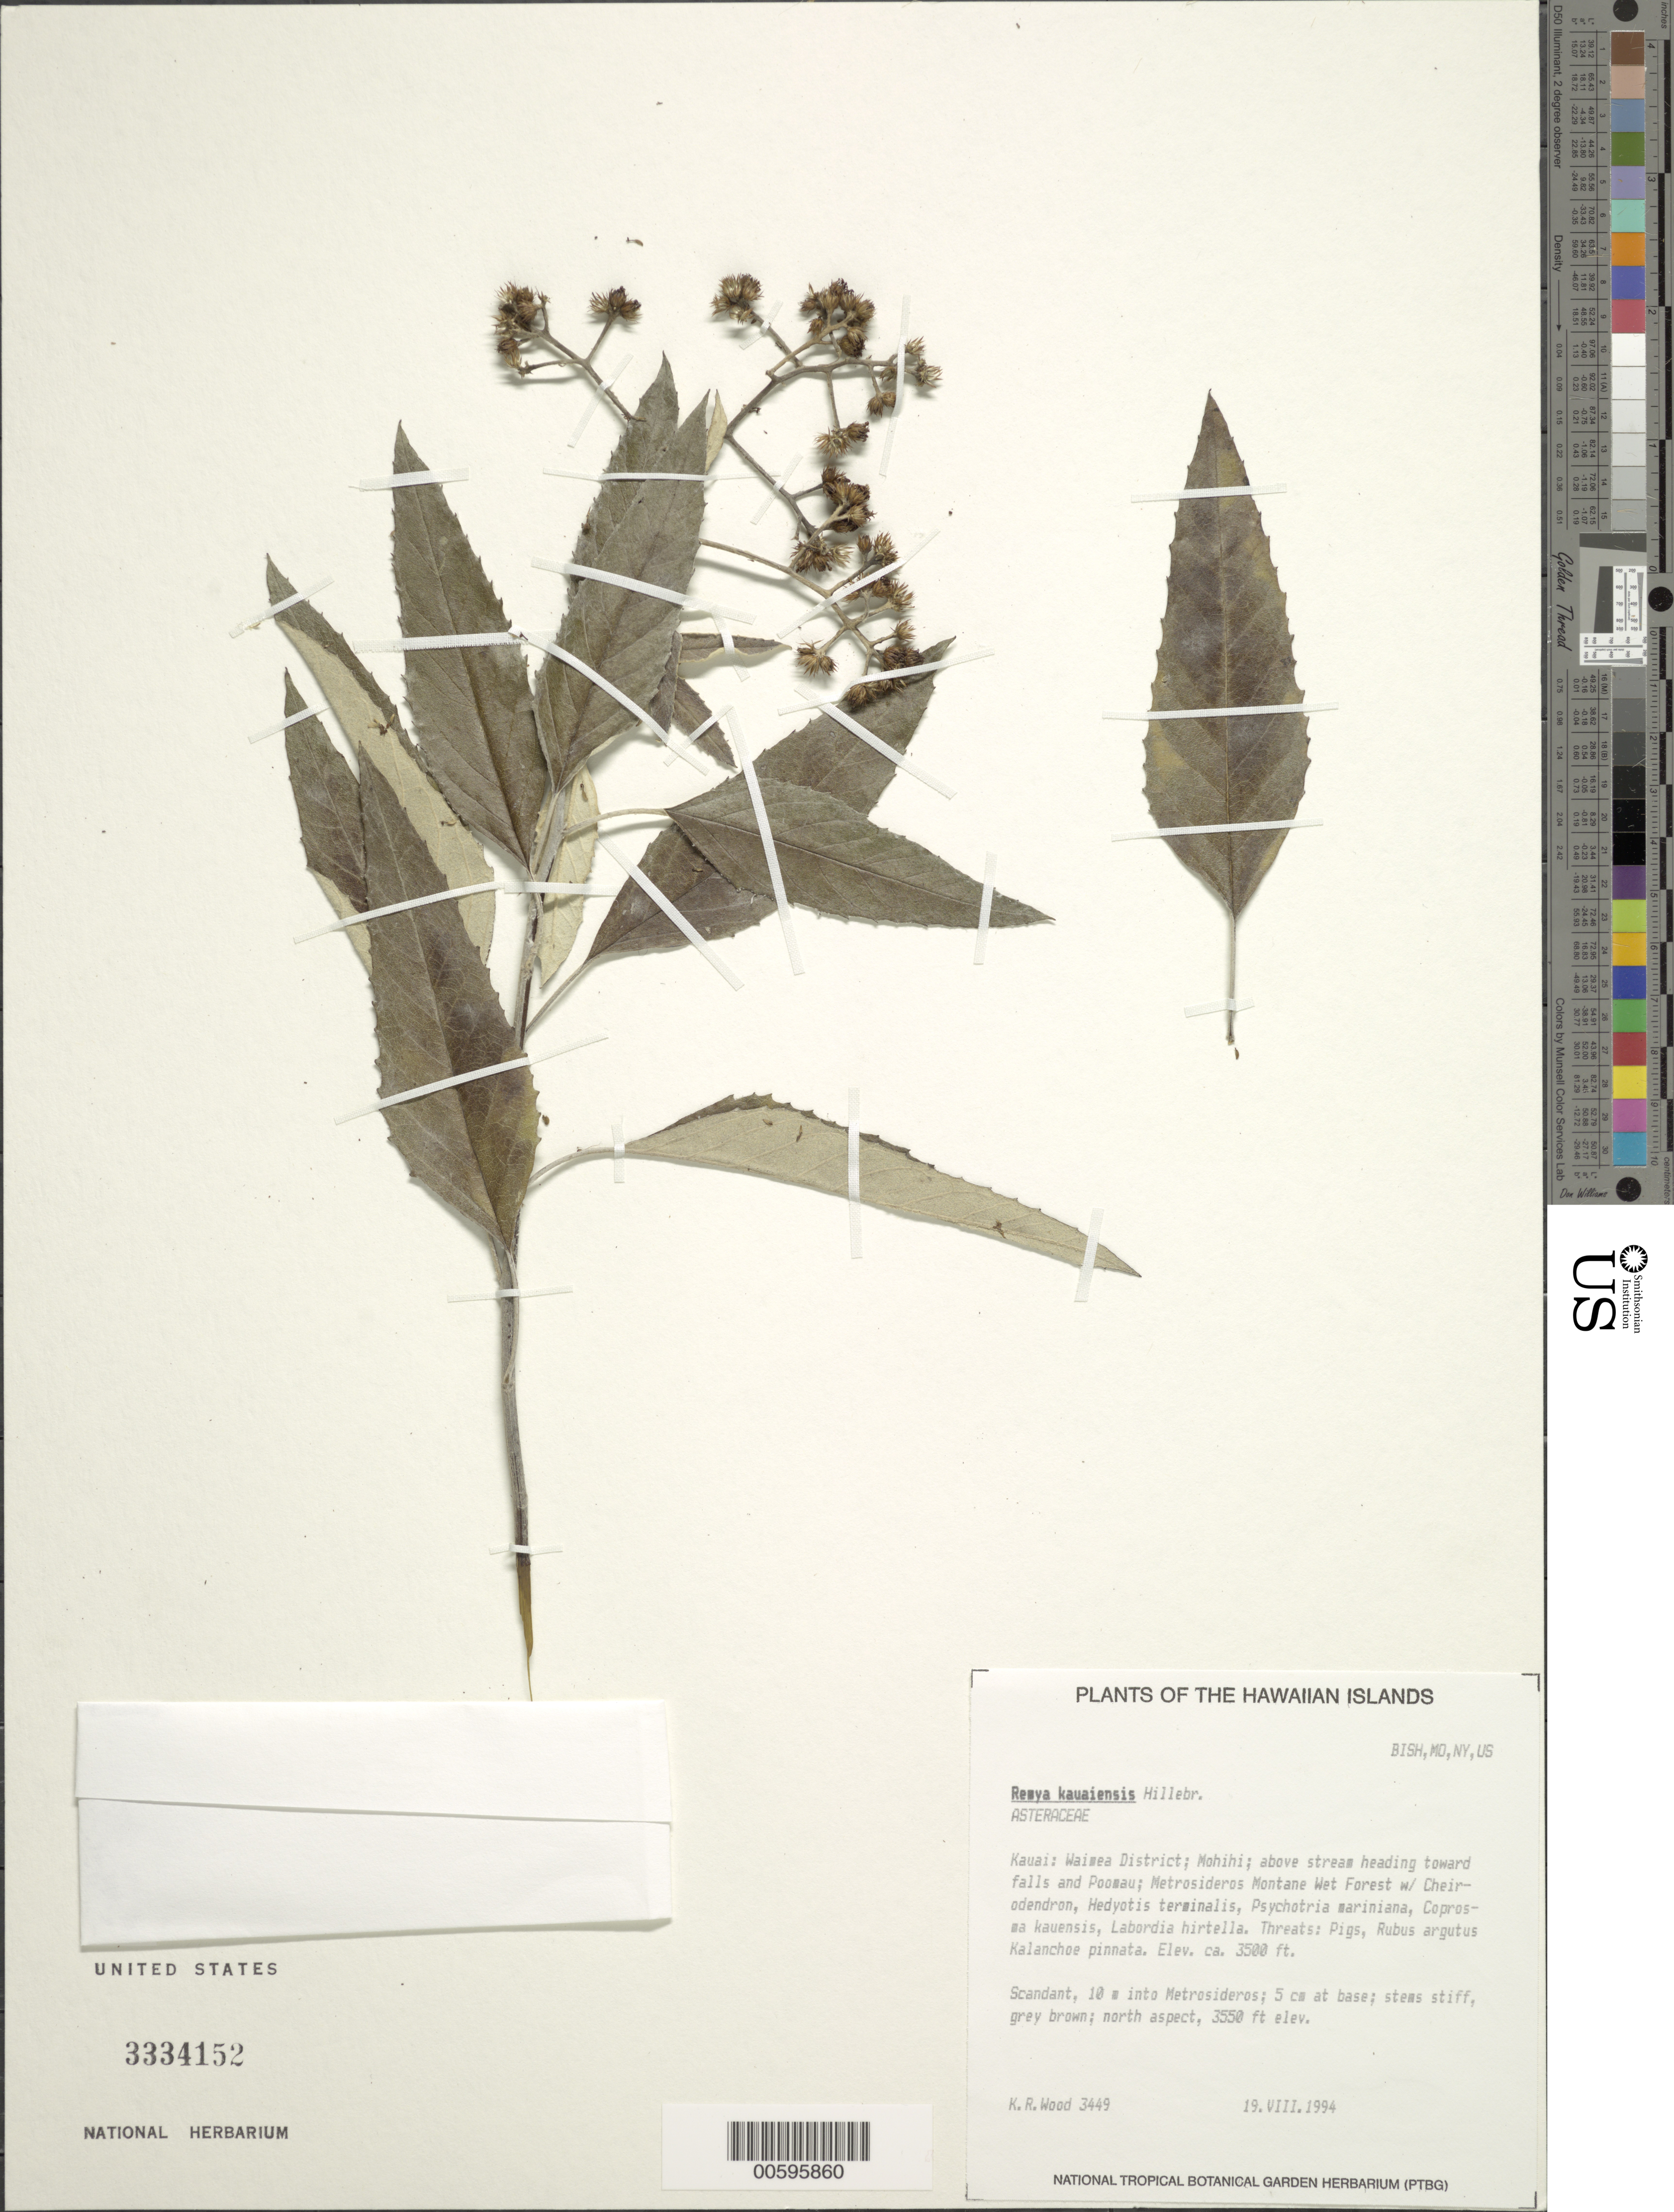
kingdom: Plantae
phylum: Tracheophyta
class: Magnoliopsida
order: Asterales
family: Asteraceae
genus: Remya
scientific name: Remya kauaiensis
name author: Hillebr.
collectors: K. R. Wood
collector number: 3449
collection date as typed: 19 Aug 1994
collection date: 1994-08-19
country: United States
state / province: Hawaii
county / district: Kauai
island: Kaua'i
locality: Waimea Dist; Mohihi; above stream heading toward falls and Poomau.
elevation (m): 1067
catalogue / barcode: US 3334152